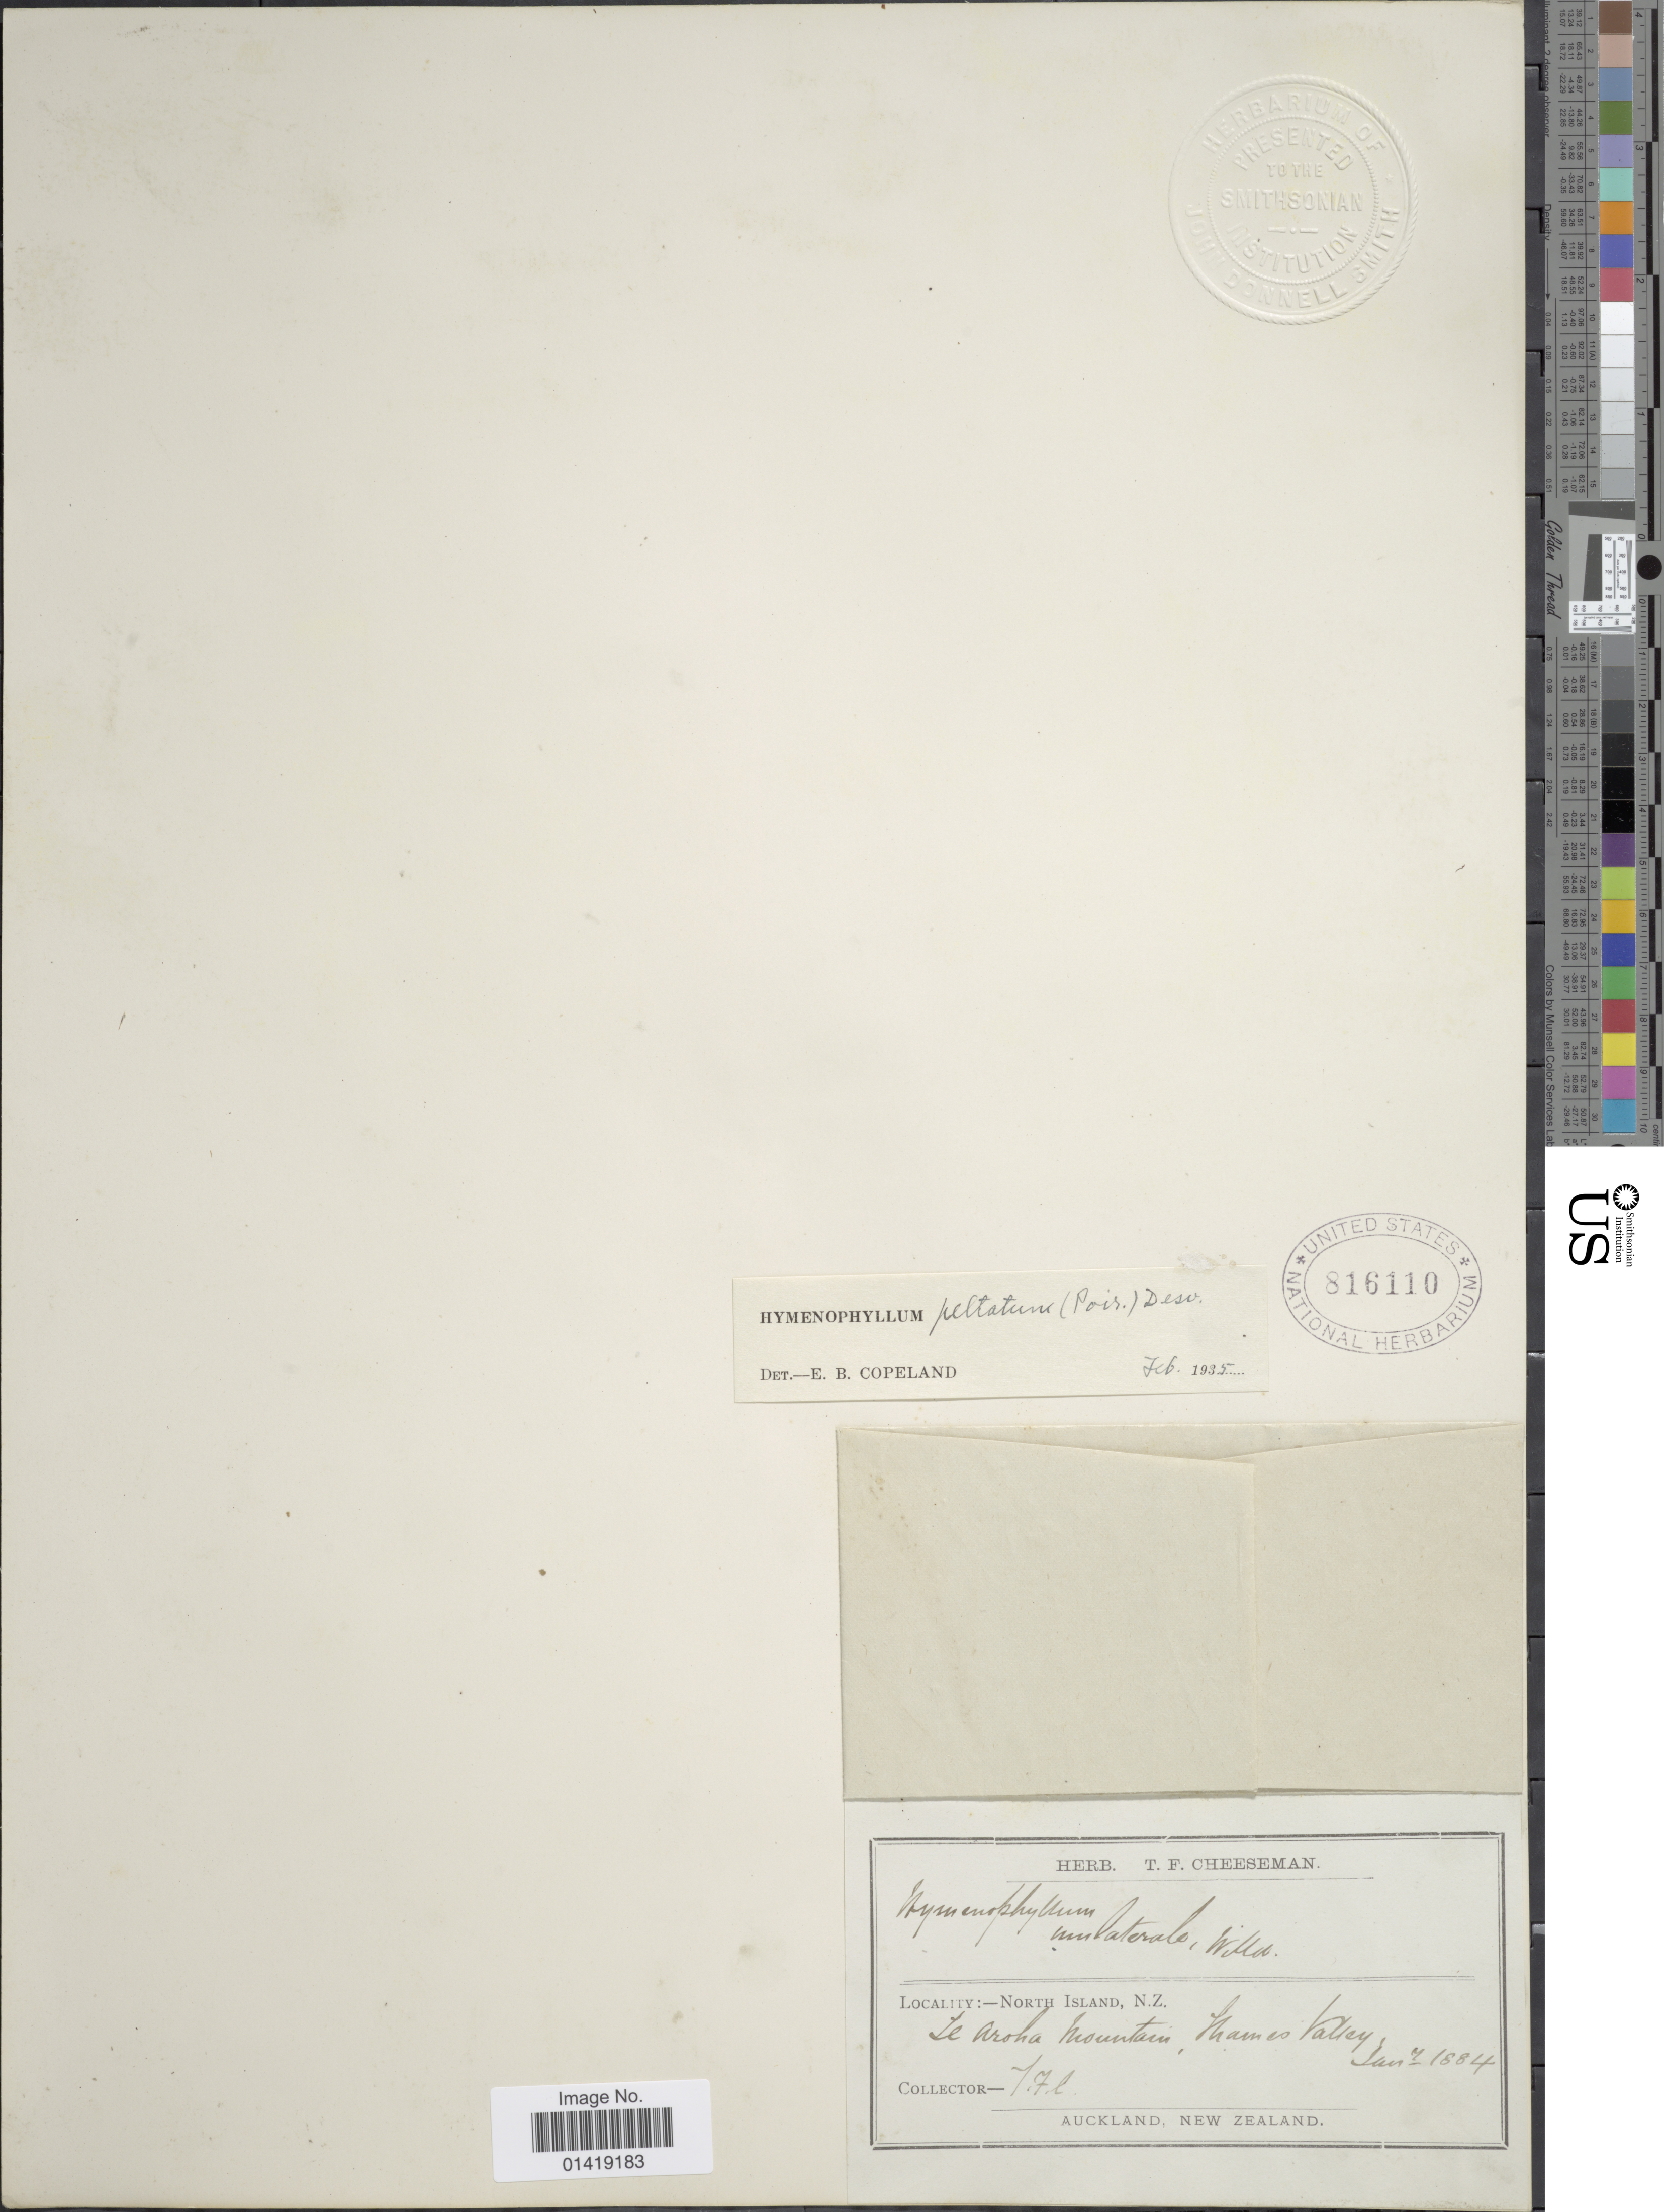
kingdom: Plantae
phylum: Tracheophyta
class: Polypodiopsida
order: Hymenophyllales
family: Hymenophyllaceae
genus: Hymenophyllum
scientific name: Hymenophyllum peltatum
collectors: T. F. Cheeseman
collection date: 1884-01-07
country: New Zealand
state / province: Auckland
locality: North Island, N.Z. Le Aroha mountain Thames valley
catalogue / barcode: US 816110